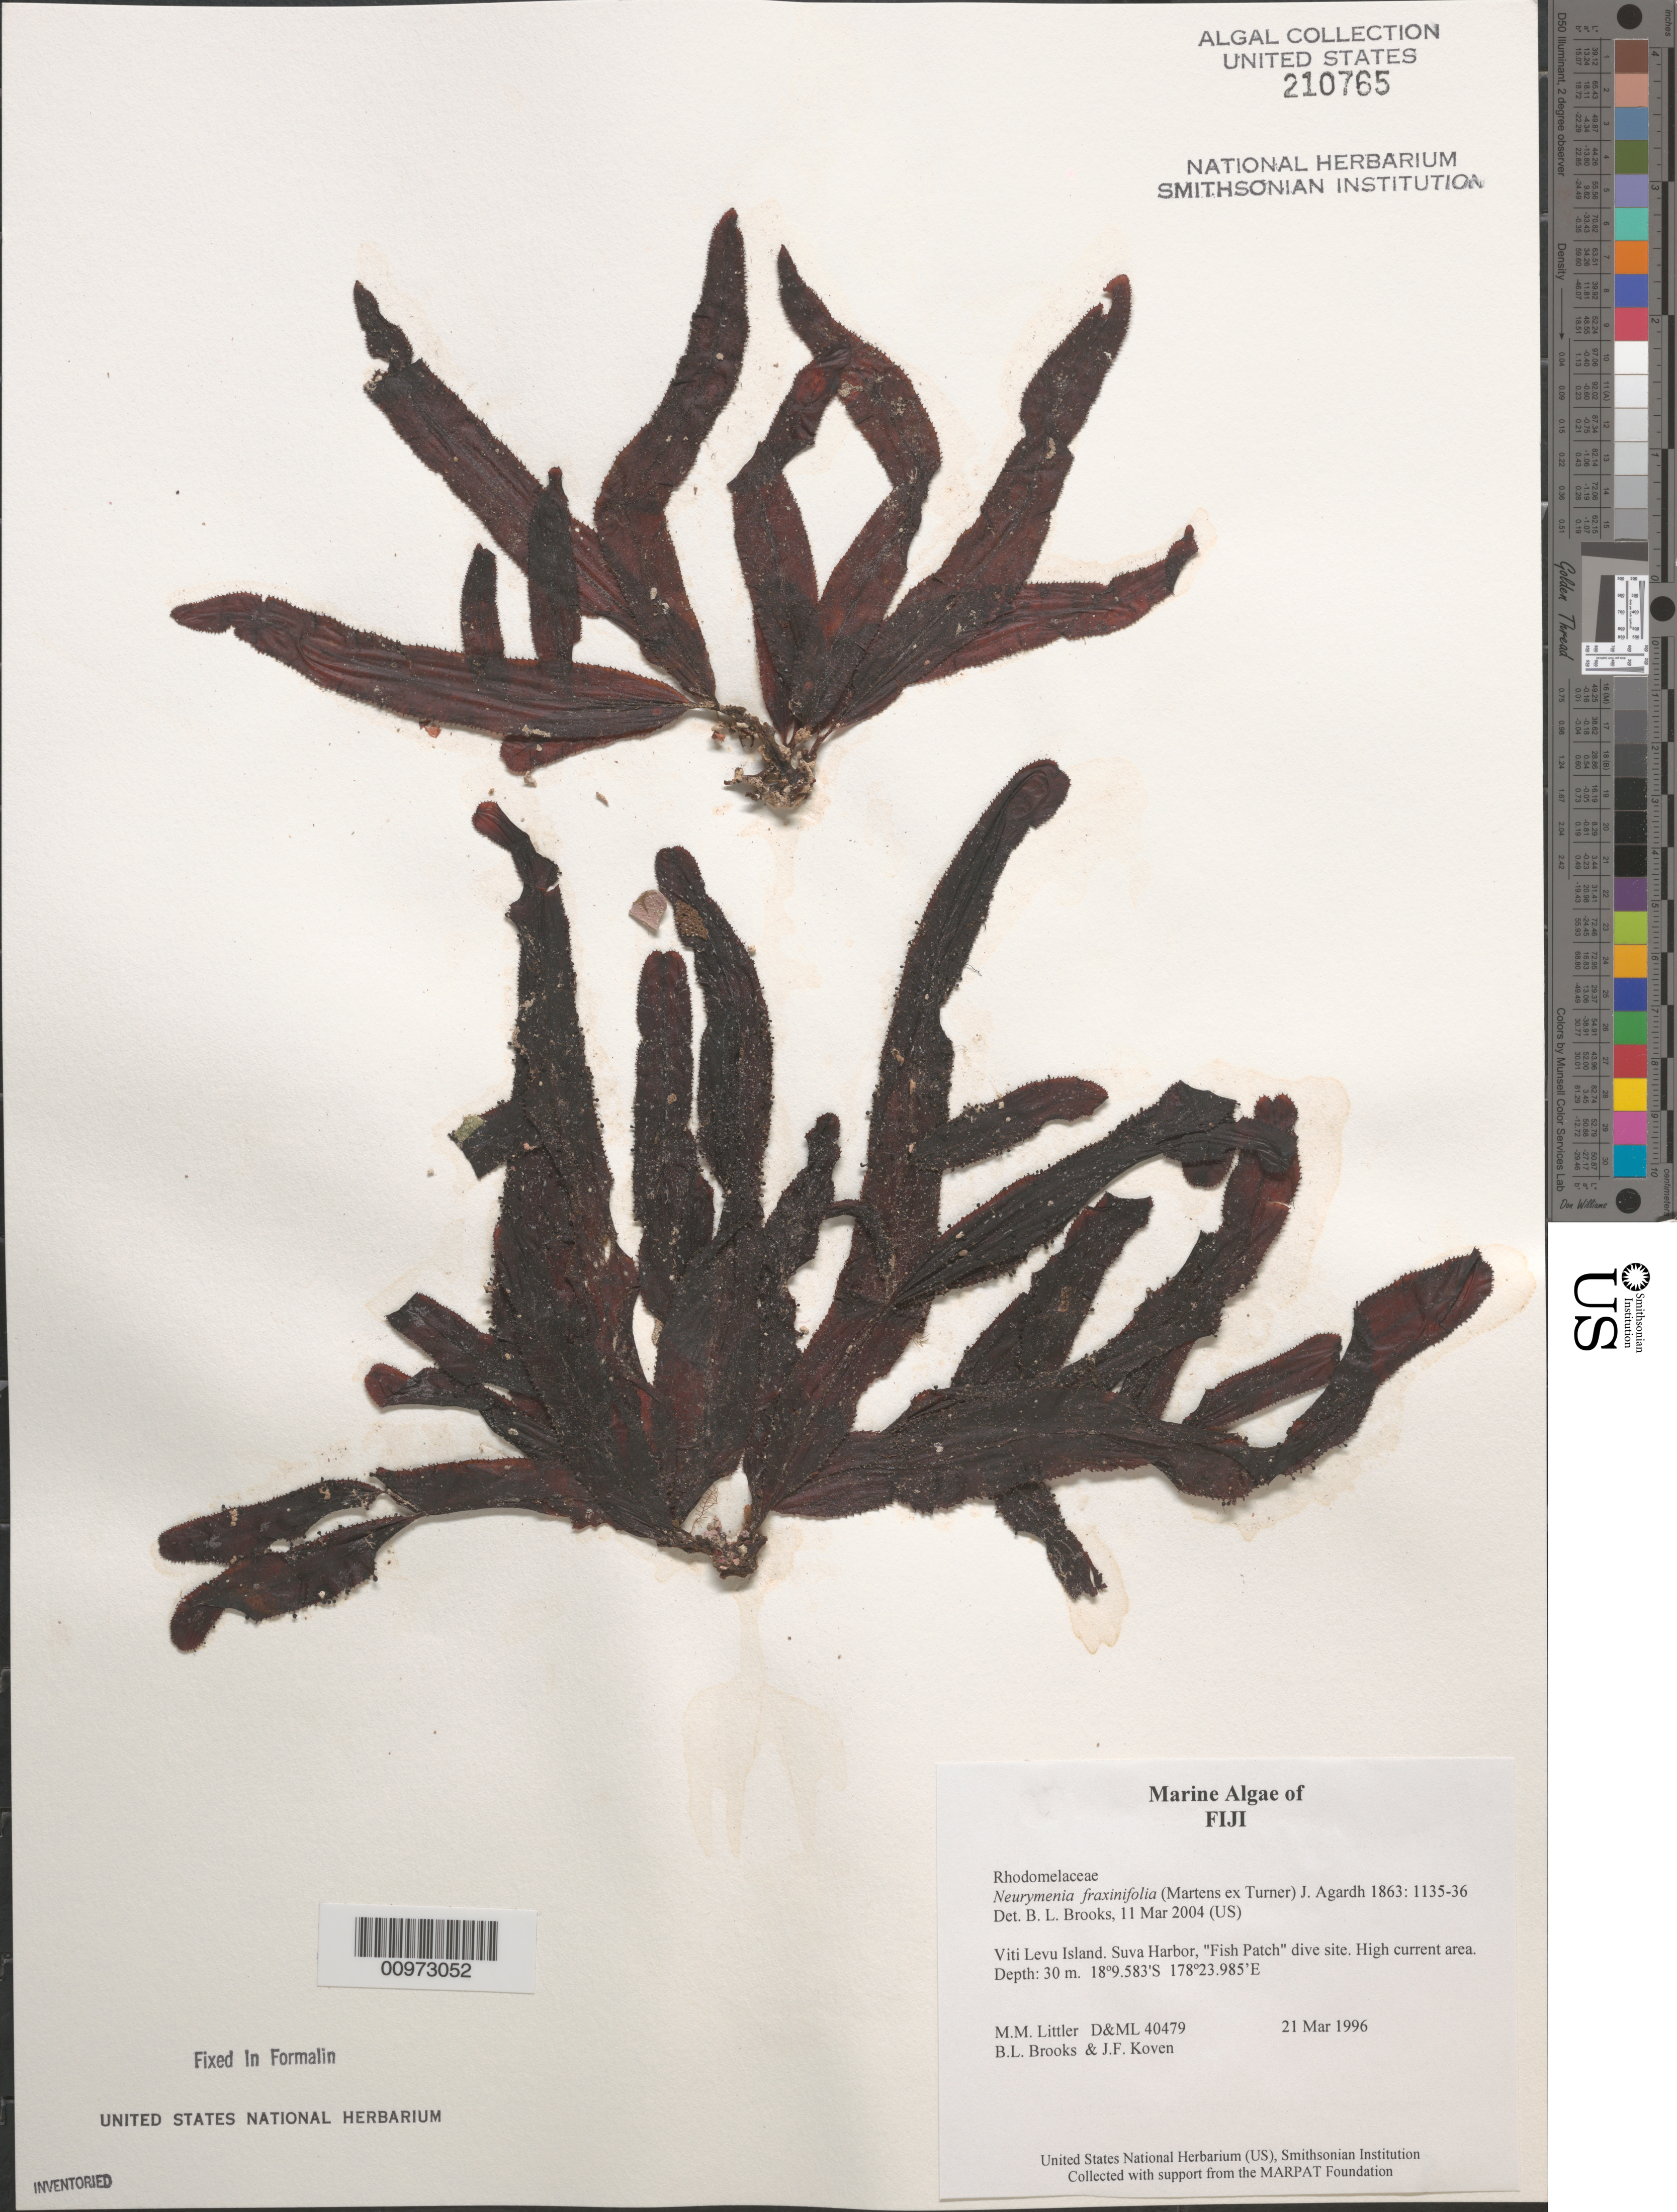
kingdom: Plantae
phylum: Rhodophyta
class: Florideophyceae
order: Ceramiales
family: Rhodomelaceae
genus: Neurymenia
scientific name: Neurymenia fraxinifolia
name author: (Mert. ex Turner) J. Agardh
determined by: Brooks, B. L., (BOT), Smithsonian Institution - National Museum of Natural History (UNITED STATES)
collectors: M. M. Littler, B. Brooks & J. Koven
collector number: D&ML 40479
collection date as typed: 21 Mar 1996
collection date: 1996-03-21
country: Fiji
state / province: Central Division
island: Viti Levu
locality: Suva Harbor, "Fish Patch" dive site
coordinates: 18 9.583'S, 178 23.985'E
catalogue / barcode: US 210765